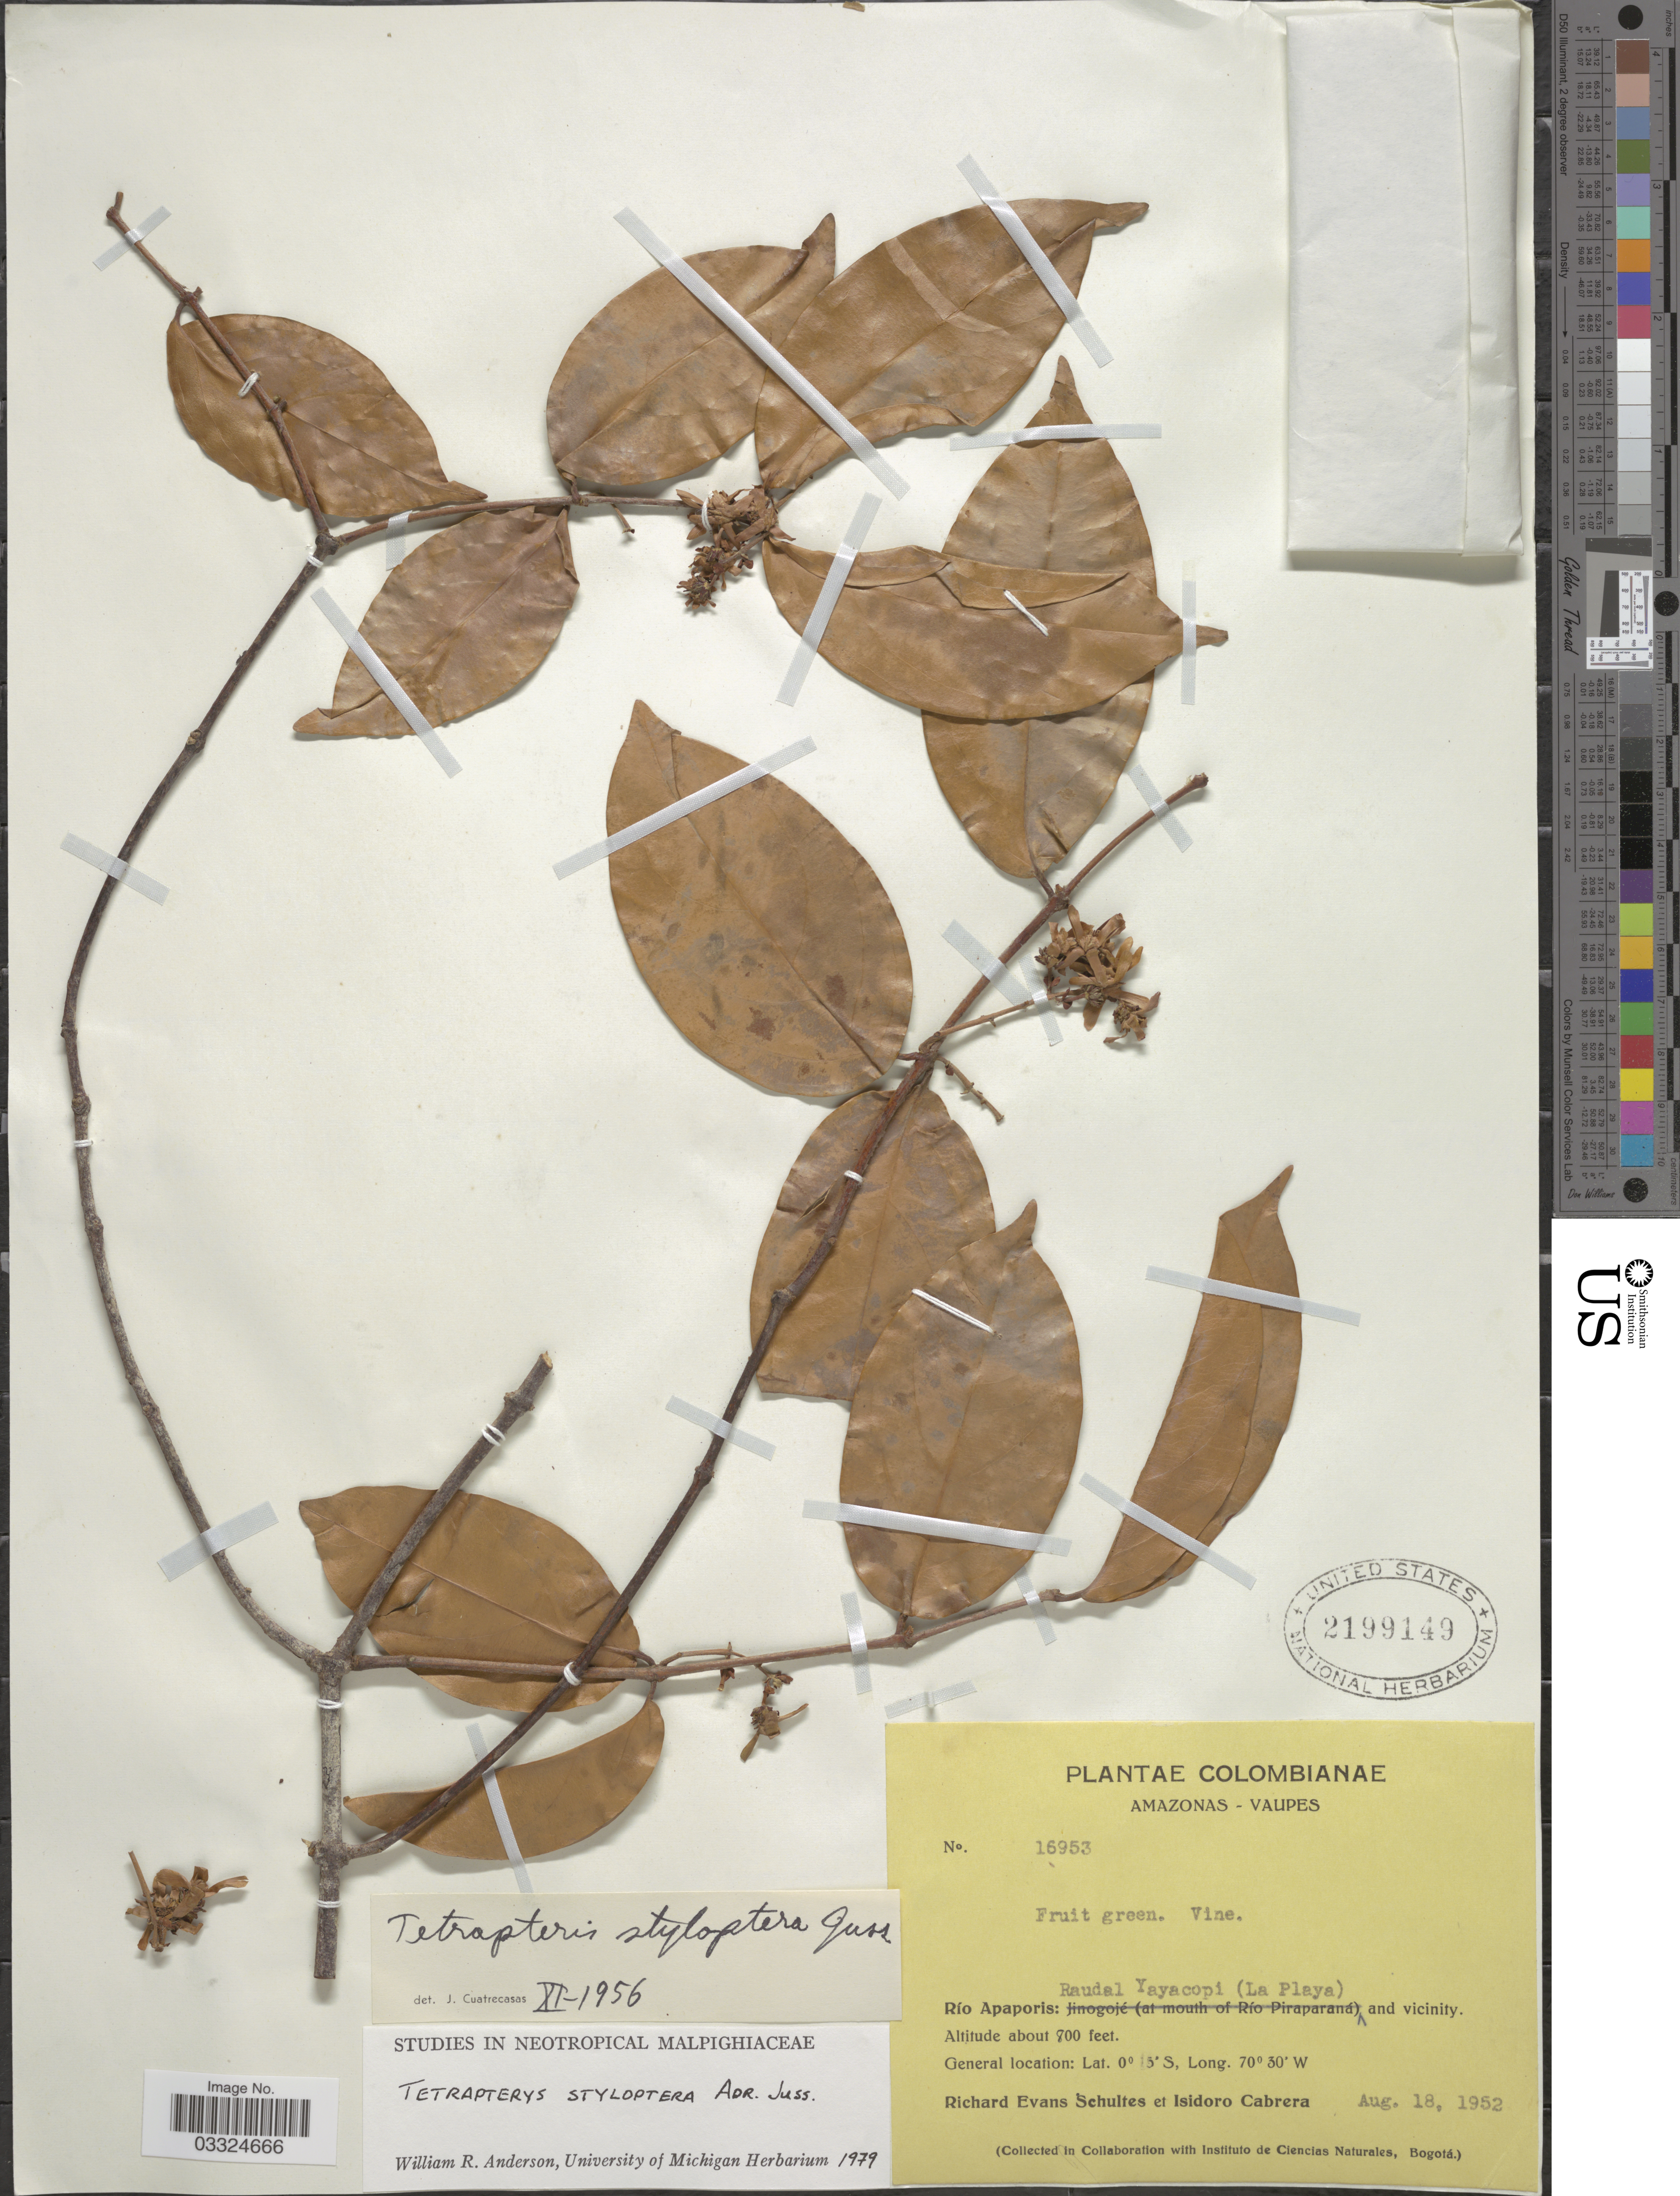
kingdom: Plantae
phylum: Tracheophyta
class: Magnoliopsida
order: Malpighiales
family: Malpighiaceae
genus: Glicophyllum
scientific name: Glicophyllum stylopterum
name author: (A. Juss.) R.F. Almeida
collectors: R. E. Schultes & I. Cabrera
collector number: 16953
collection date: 1952-08-18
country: Colombia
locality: Amazonas - Vaupes. Río Apaporis: Raudal Yayacopi (La Playa) and vicinity.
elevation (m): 213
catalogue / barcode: US 2199149